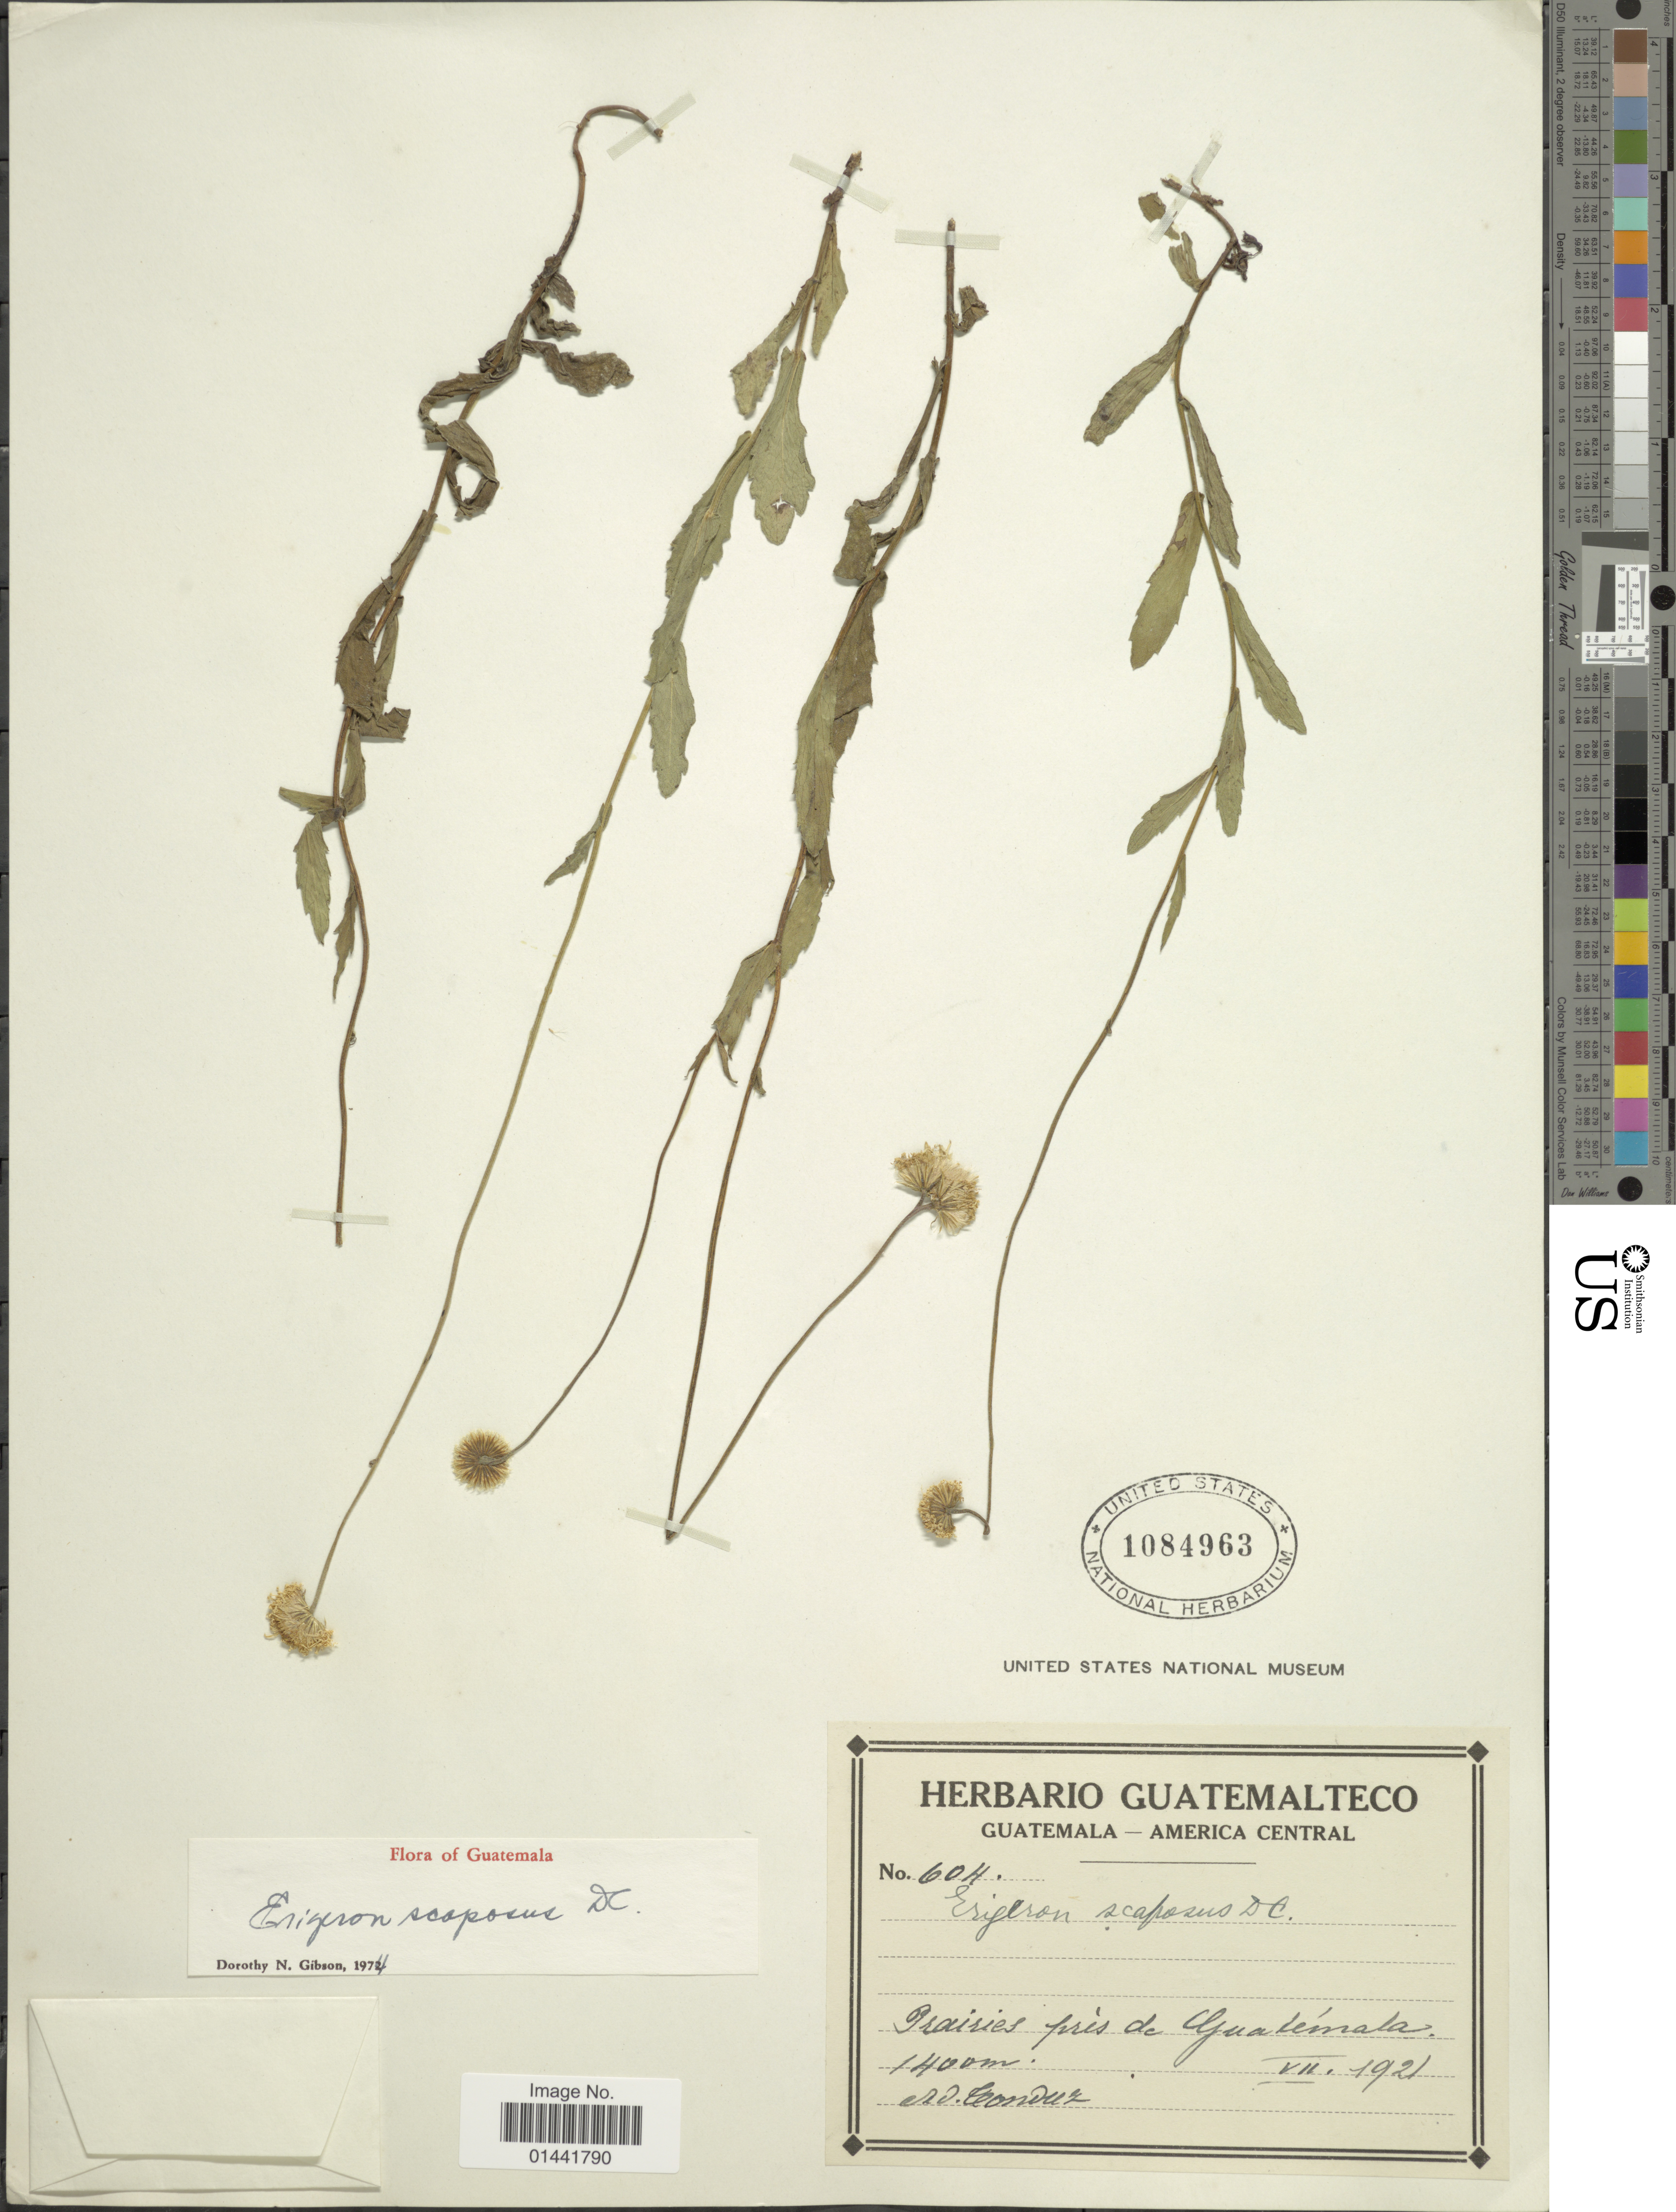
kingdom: Plantae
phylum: Tracheophyta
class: Magnoliopsida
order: Asterales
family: Asteraceae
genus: Erigeron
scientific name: Erigeron scaposus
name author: DC.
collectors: A. Tonduz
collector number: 604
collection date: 1921-07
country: Guatemala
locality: Prairies prés de Guatemala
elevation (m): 1400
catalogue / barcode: US 1084963